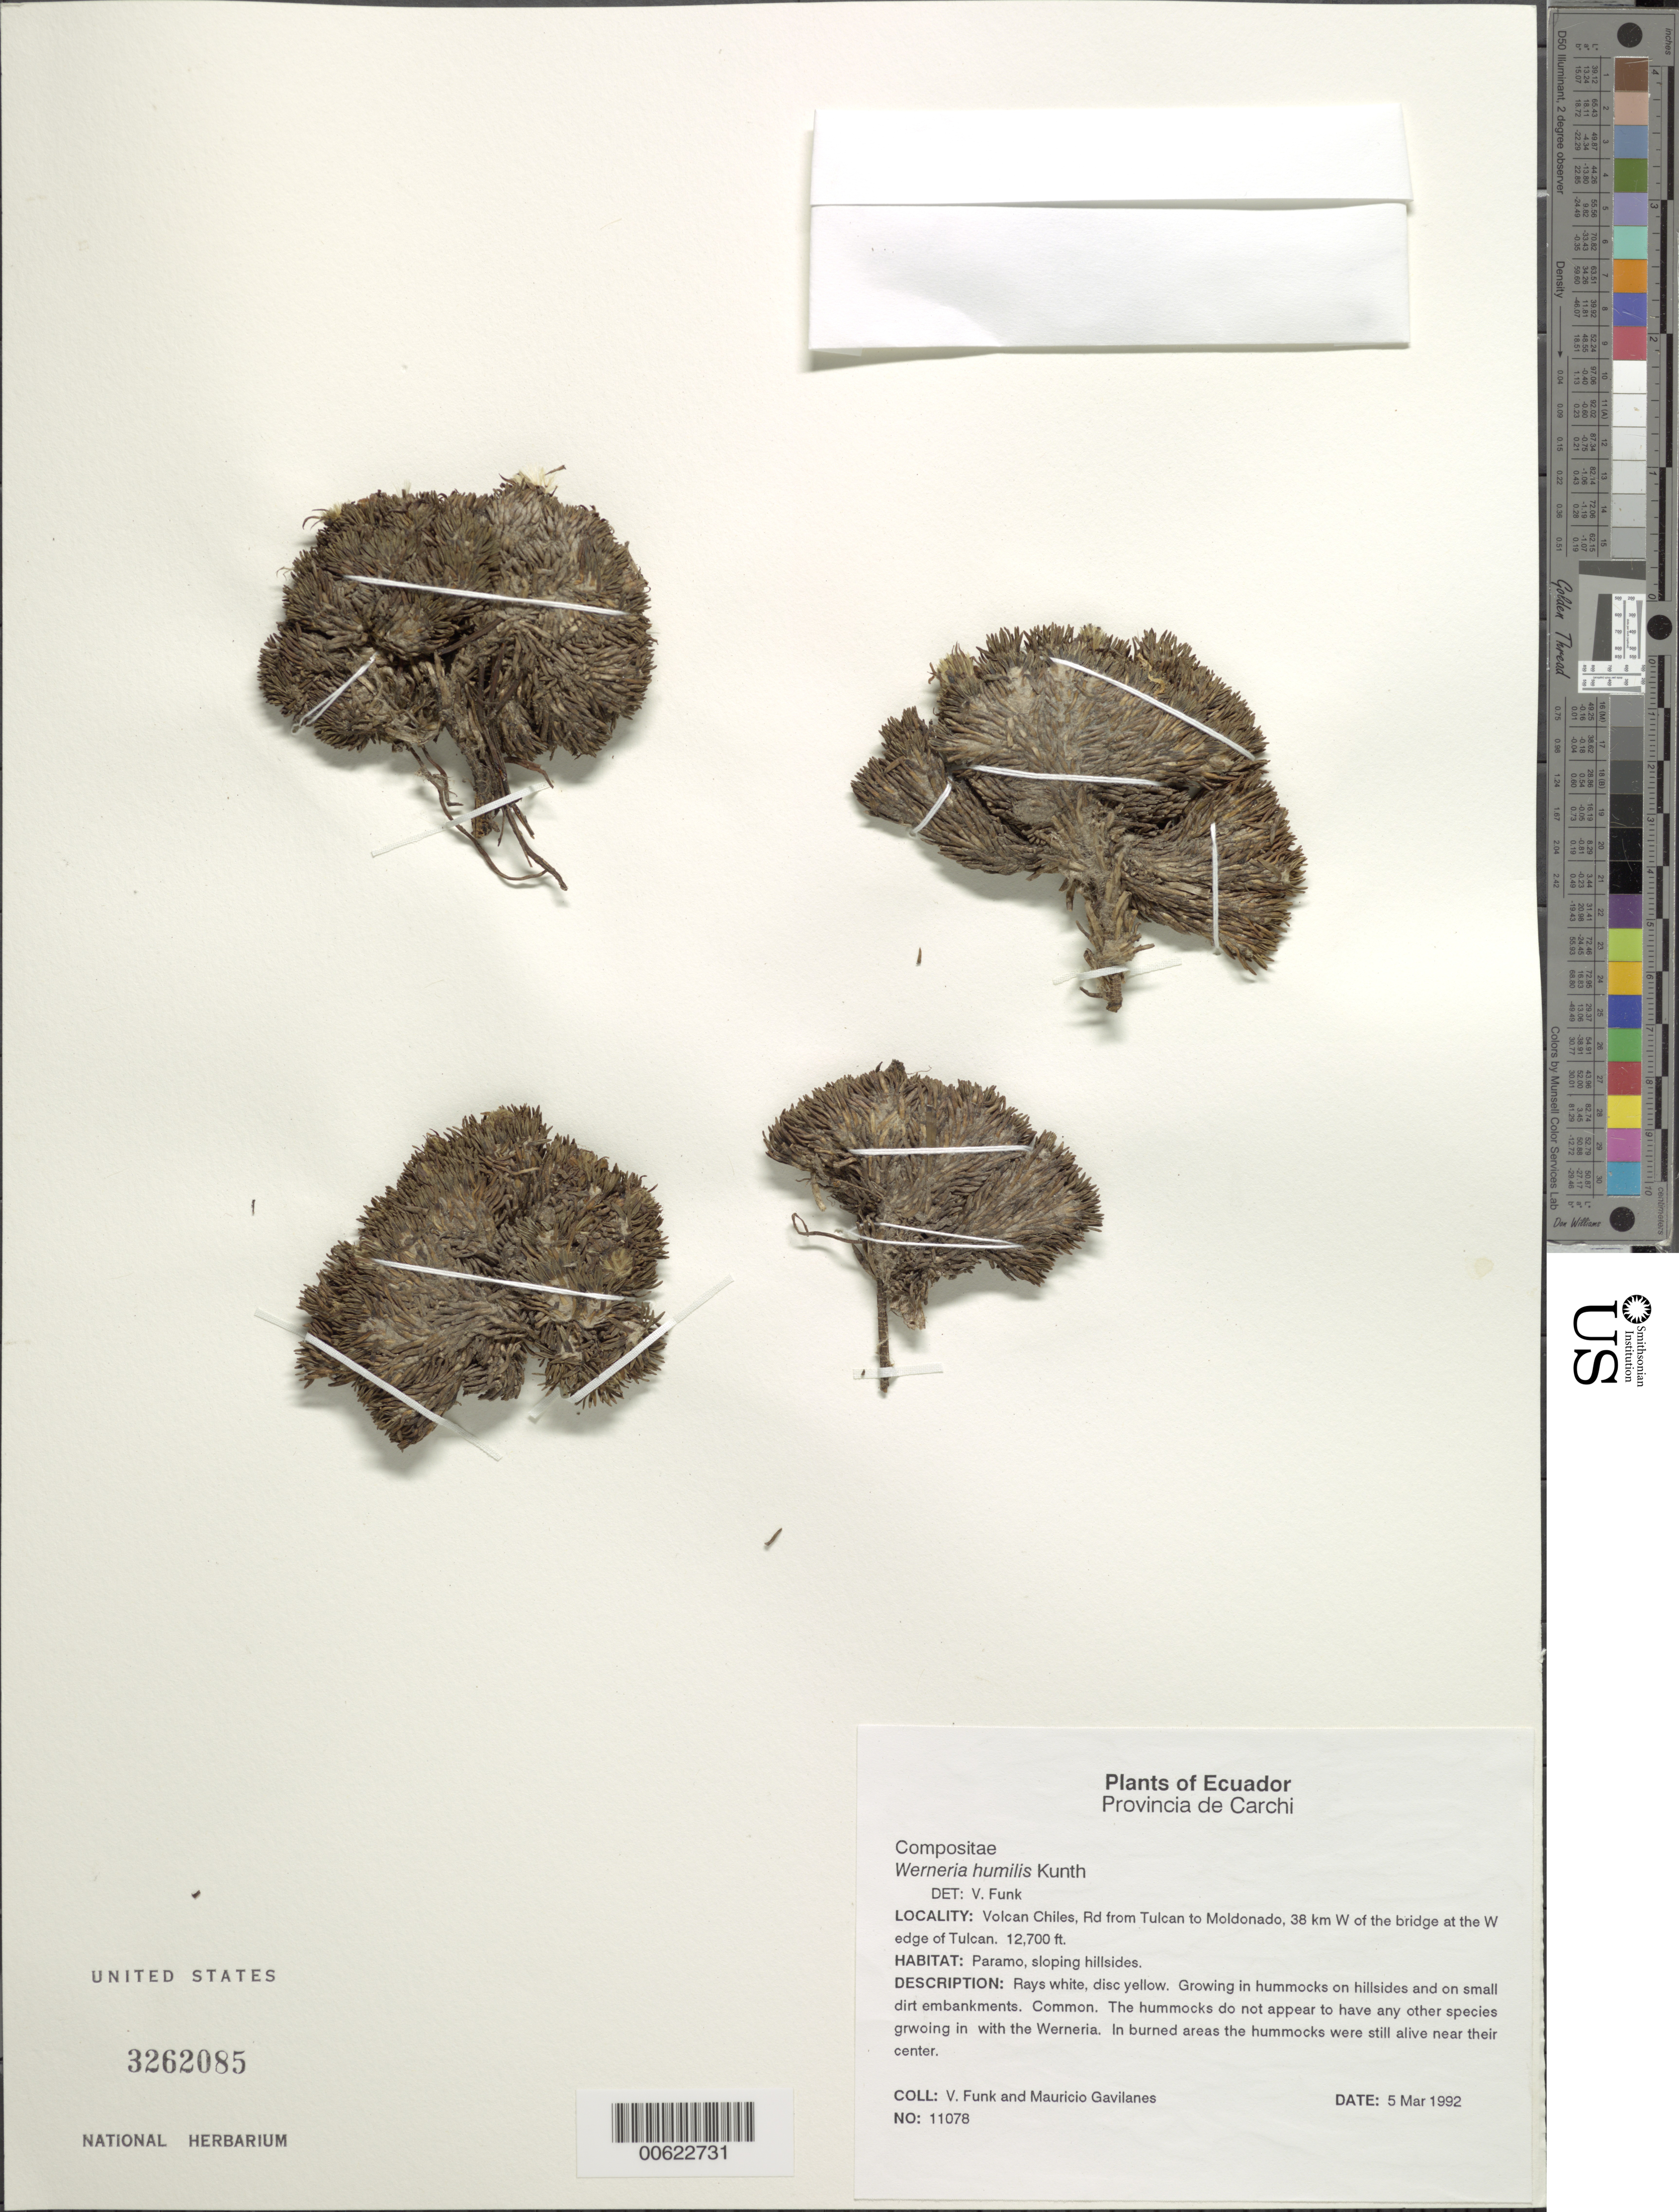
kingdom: Plantae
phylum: Tracheophyta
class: Magnoliopsida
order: Asterales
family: Asteraceae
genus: Xenophyllum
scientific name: Xenophyllum humile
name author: (Kunth) V.A. Funk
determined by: Funk, Vicki A., (BOT), Smithsonian Institution - National Museum of Natural History (UNITED STATES)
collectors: V. Funk & M. Gavilanes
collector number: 11078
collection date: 1992-03-05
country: Ecuador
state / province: Carchi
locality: Volcán Chiles, Rd from Tulcán to Moldonado, 38 km W of bridge at the W edge of Tulcan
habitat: Páramo, sloping hillsides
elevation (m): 3871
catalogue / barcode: US 3262085